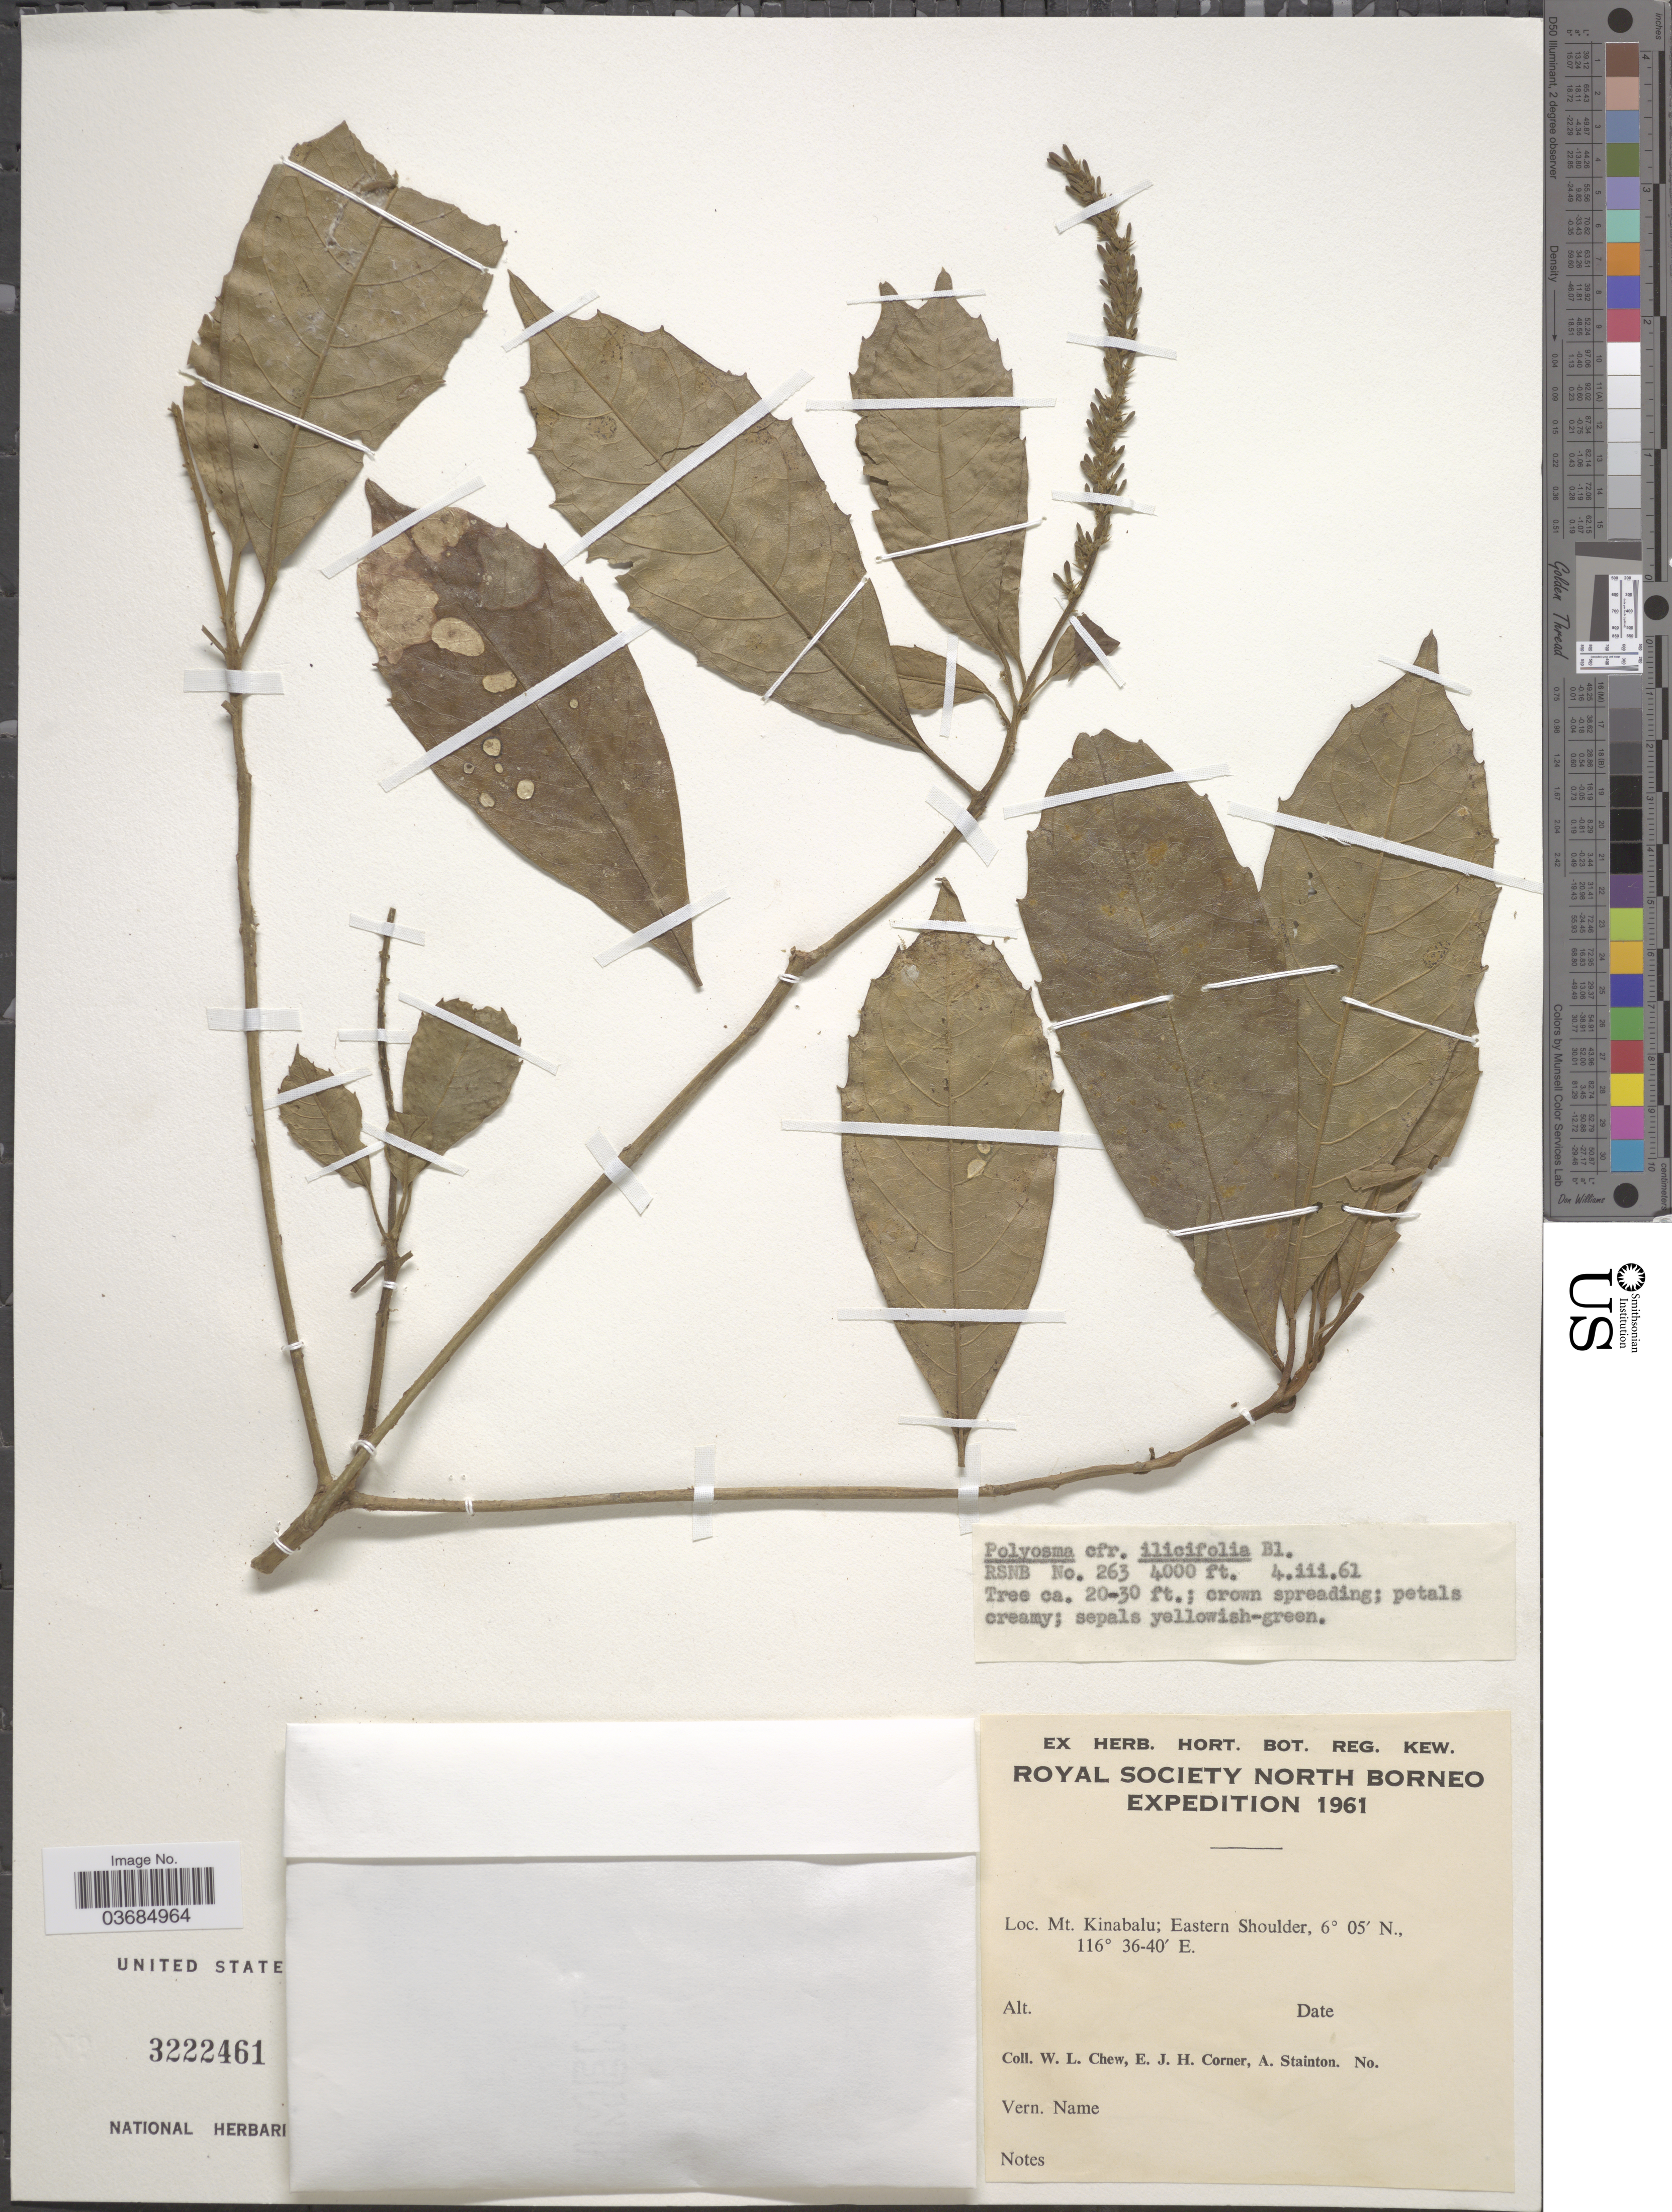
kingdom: Plantae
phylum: Tracheophyta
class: Magnoliopsida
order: Escalloniales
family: Escalloniaceae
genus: Polyosma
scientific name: Polyosma ilicifolia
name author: Blume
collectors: W. Chew, E. Corner & A. Stainton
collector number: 263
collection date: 1961-03-04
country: Malaysia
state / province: Sabah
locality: Royal Society North Borneo Expedition 1961. Mt. Kinabalu; Eastern Shoulder.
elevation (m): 1219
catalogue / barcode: US 3222461